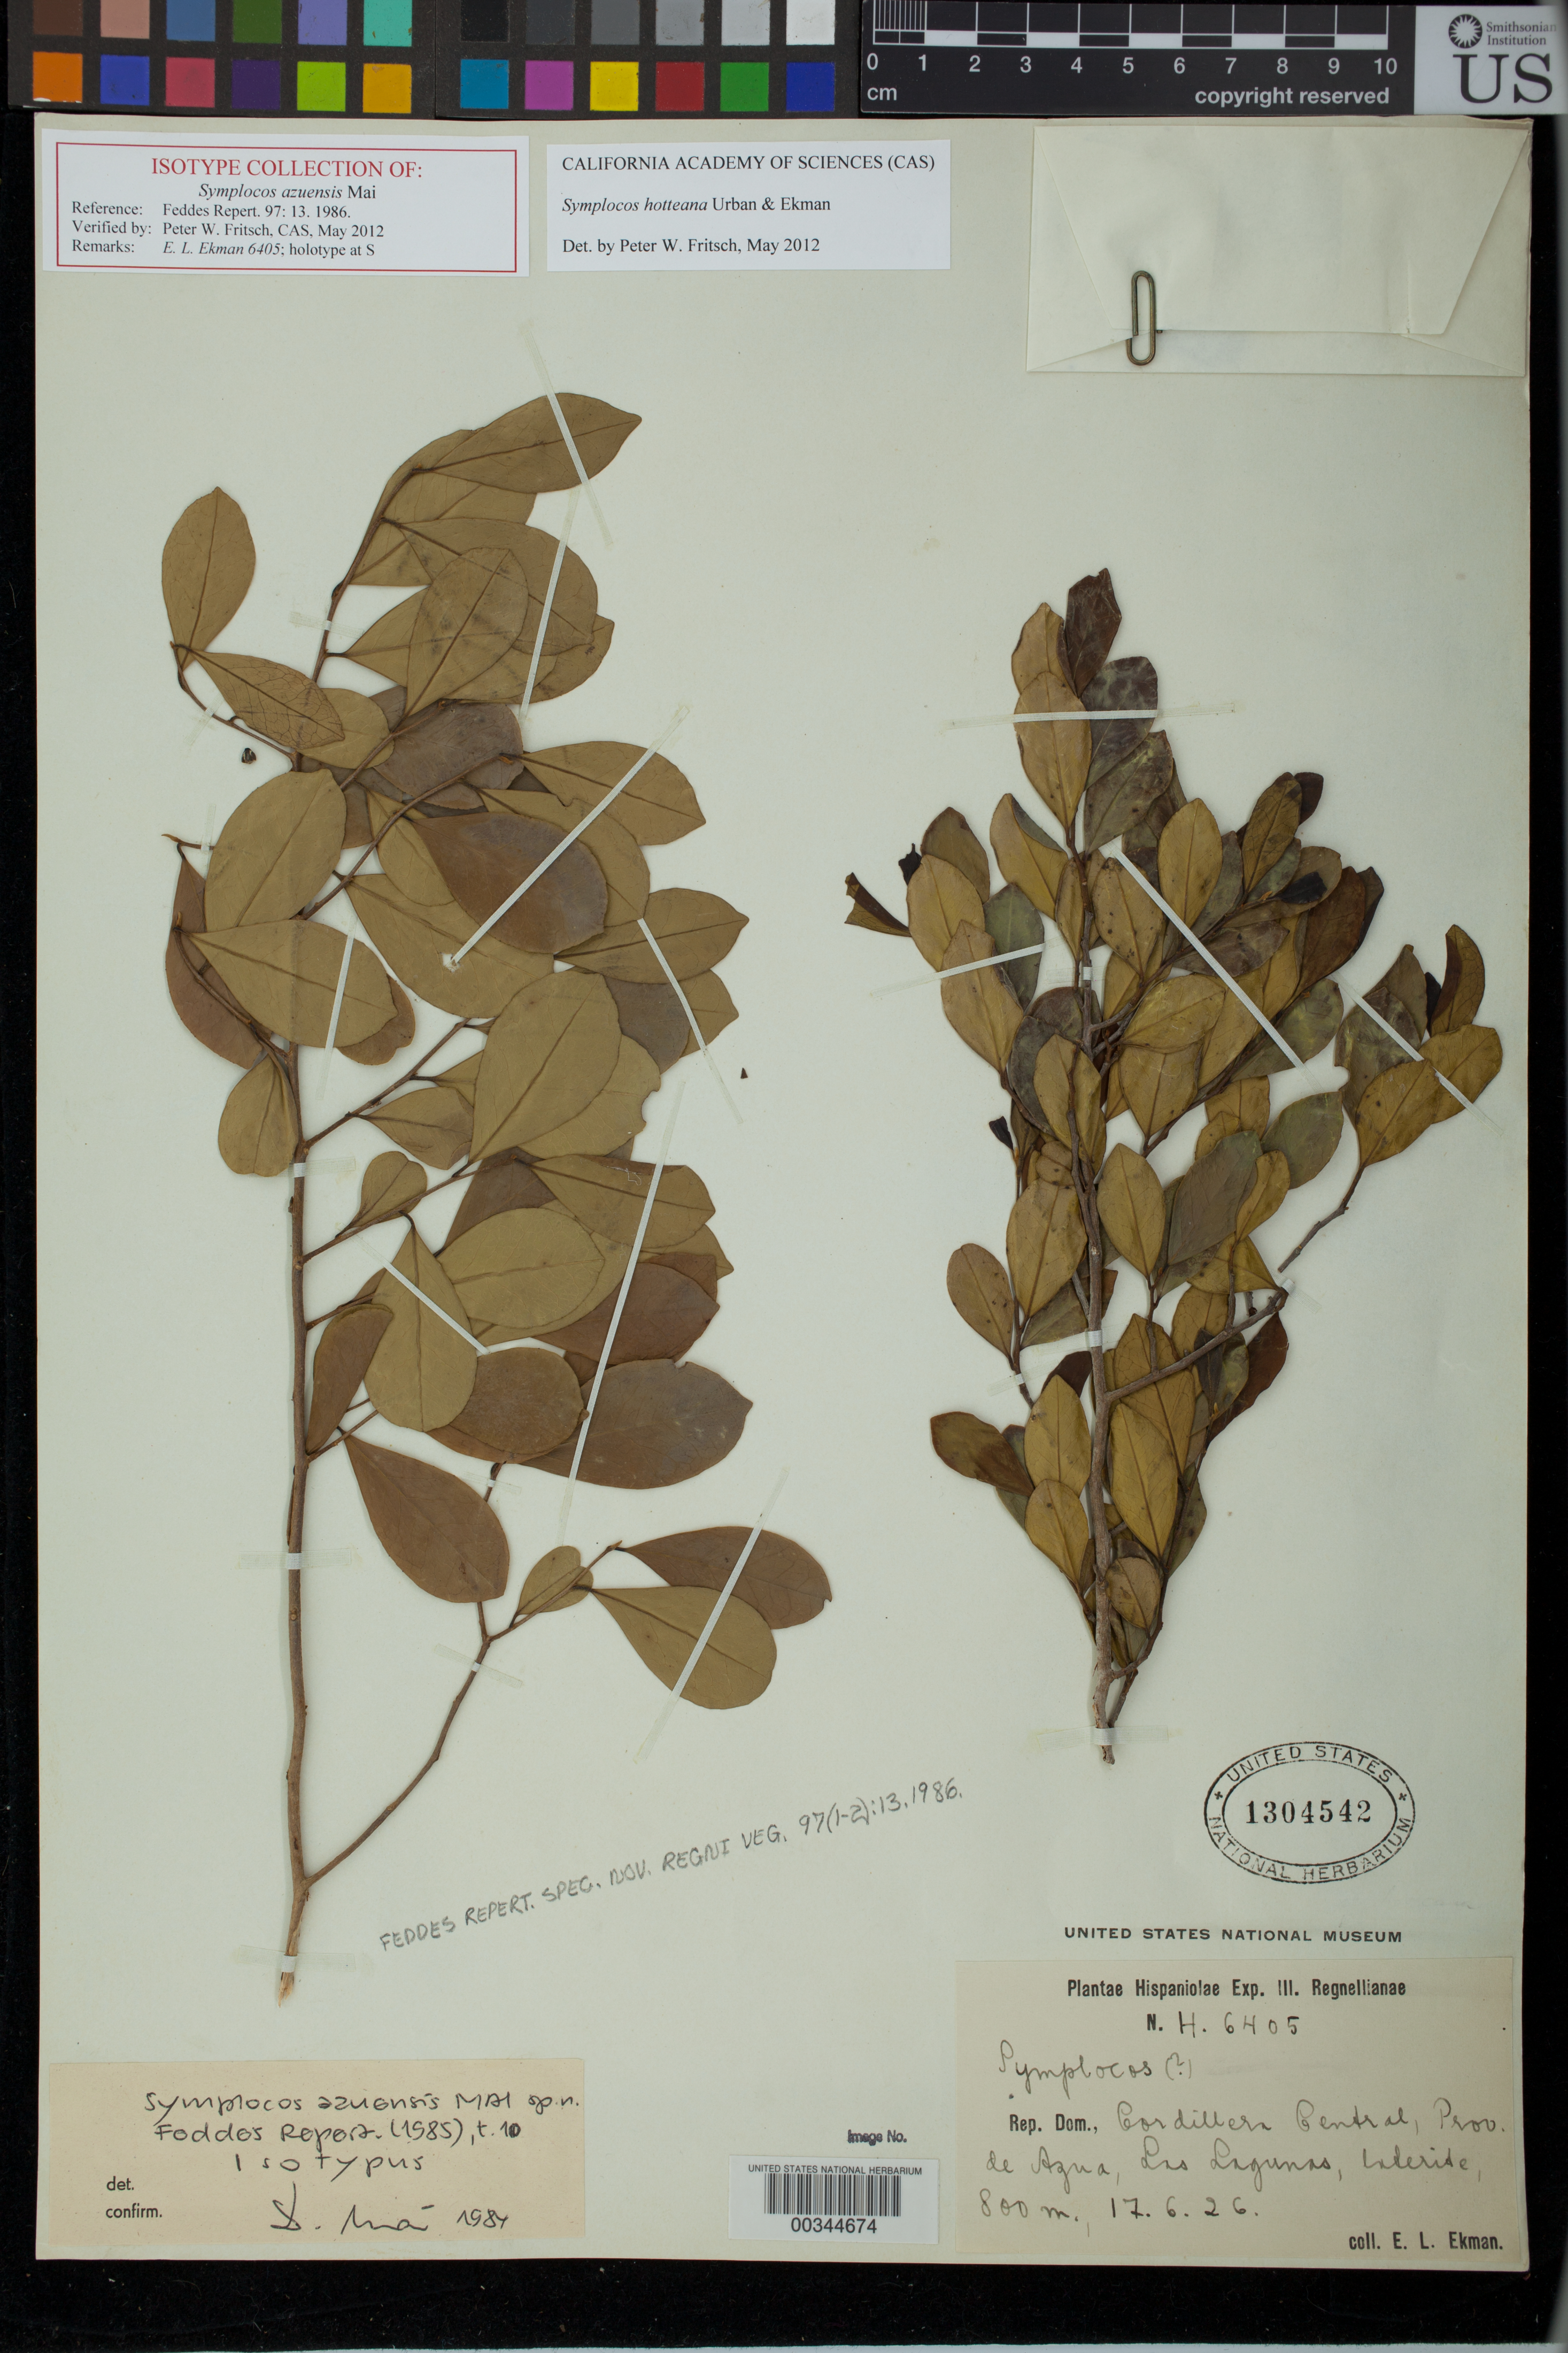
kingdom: Plantae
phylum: Tracheophyta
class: Magnoliopsida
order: Ericales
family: Symplocaceae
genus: Symplocos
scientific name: Symplocos azuensis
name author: Mai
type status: Isotype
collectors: E. L. Ekman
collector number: H 6405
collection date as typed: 17 Jun 1926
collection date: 1926-06-17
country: Dominican Republic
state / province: Azua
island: Hispaniola Island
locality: Cordillera Central, Prov. de Agua, Las Lagunas.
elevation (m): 800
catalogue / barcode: US 1304542